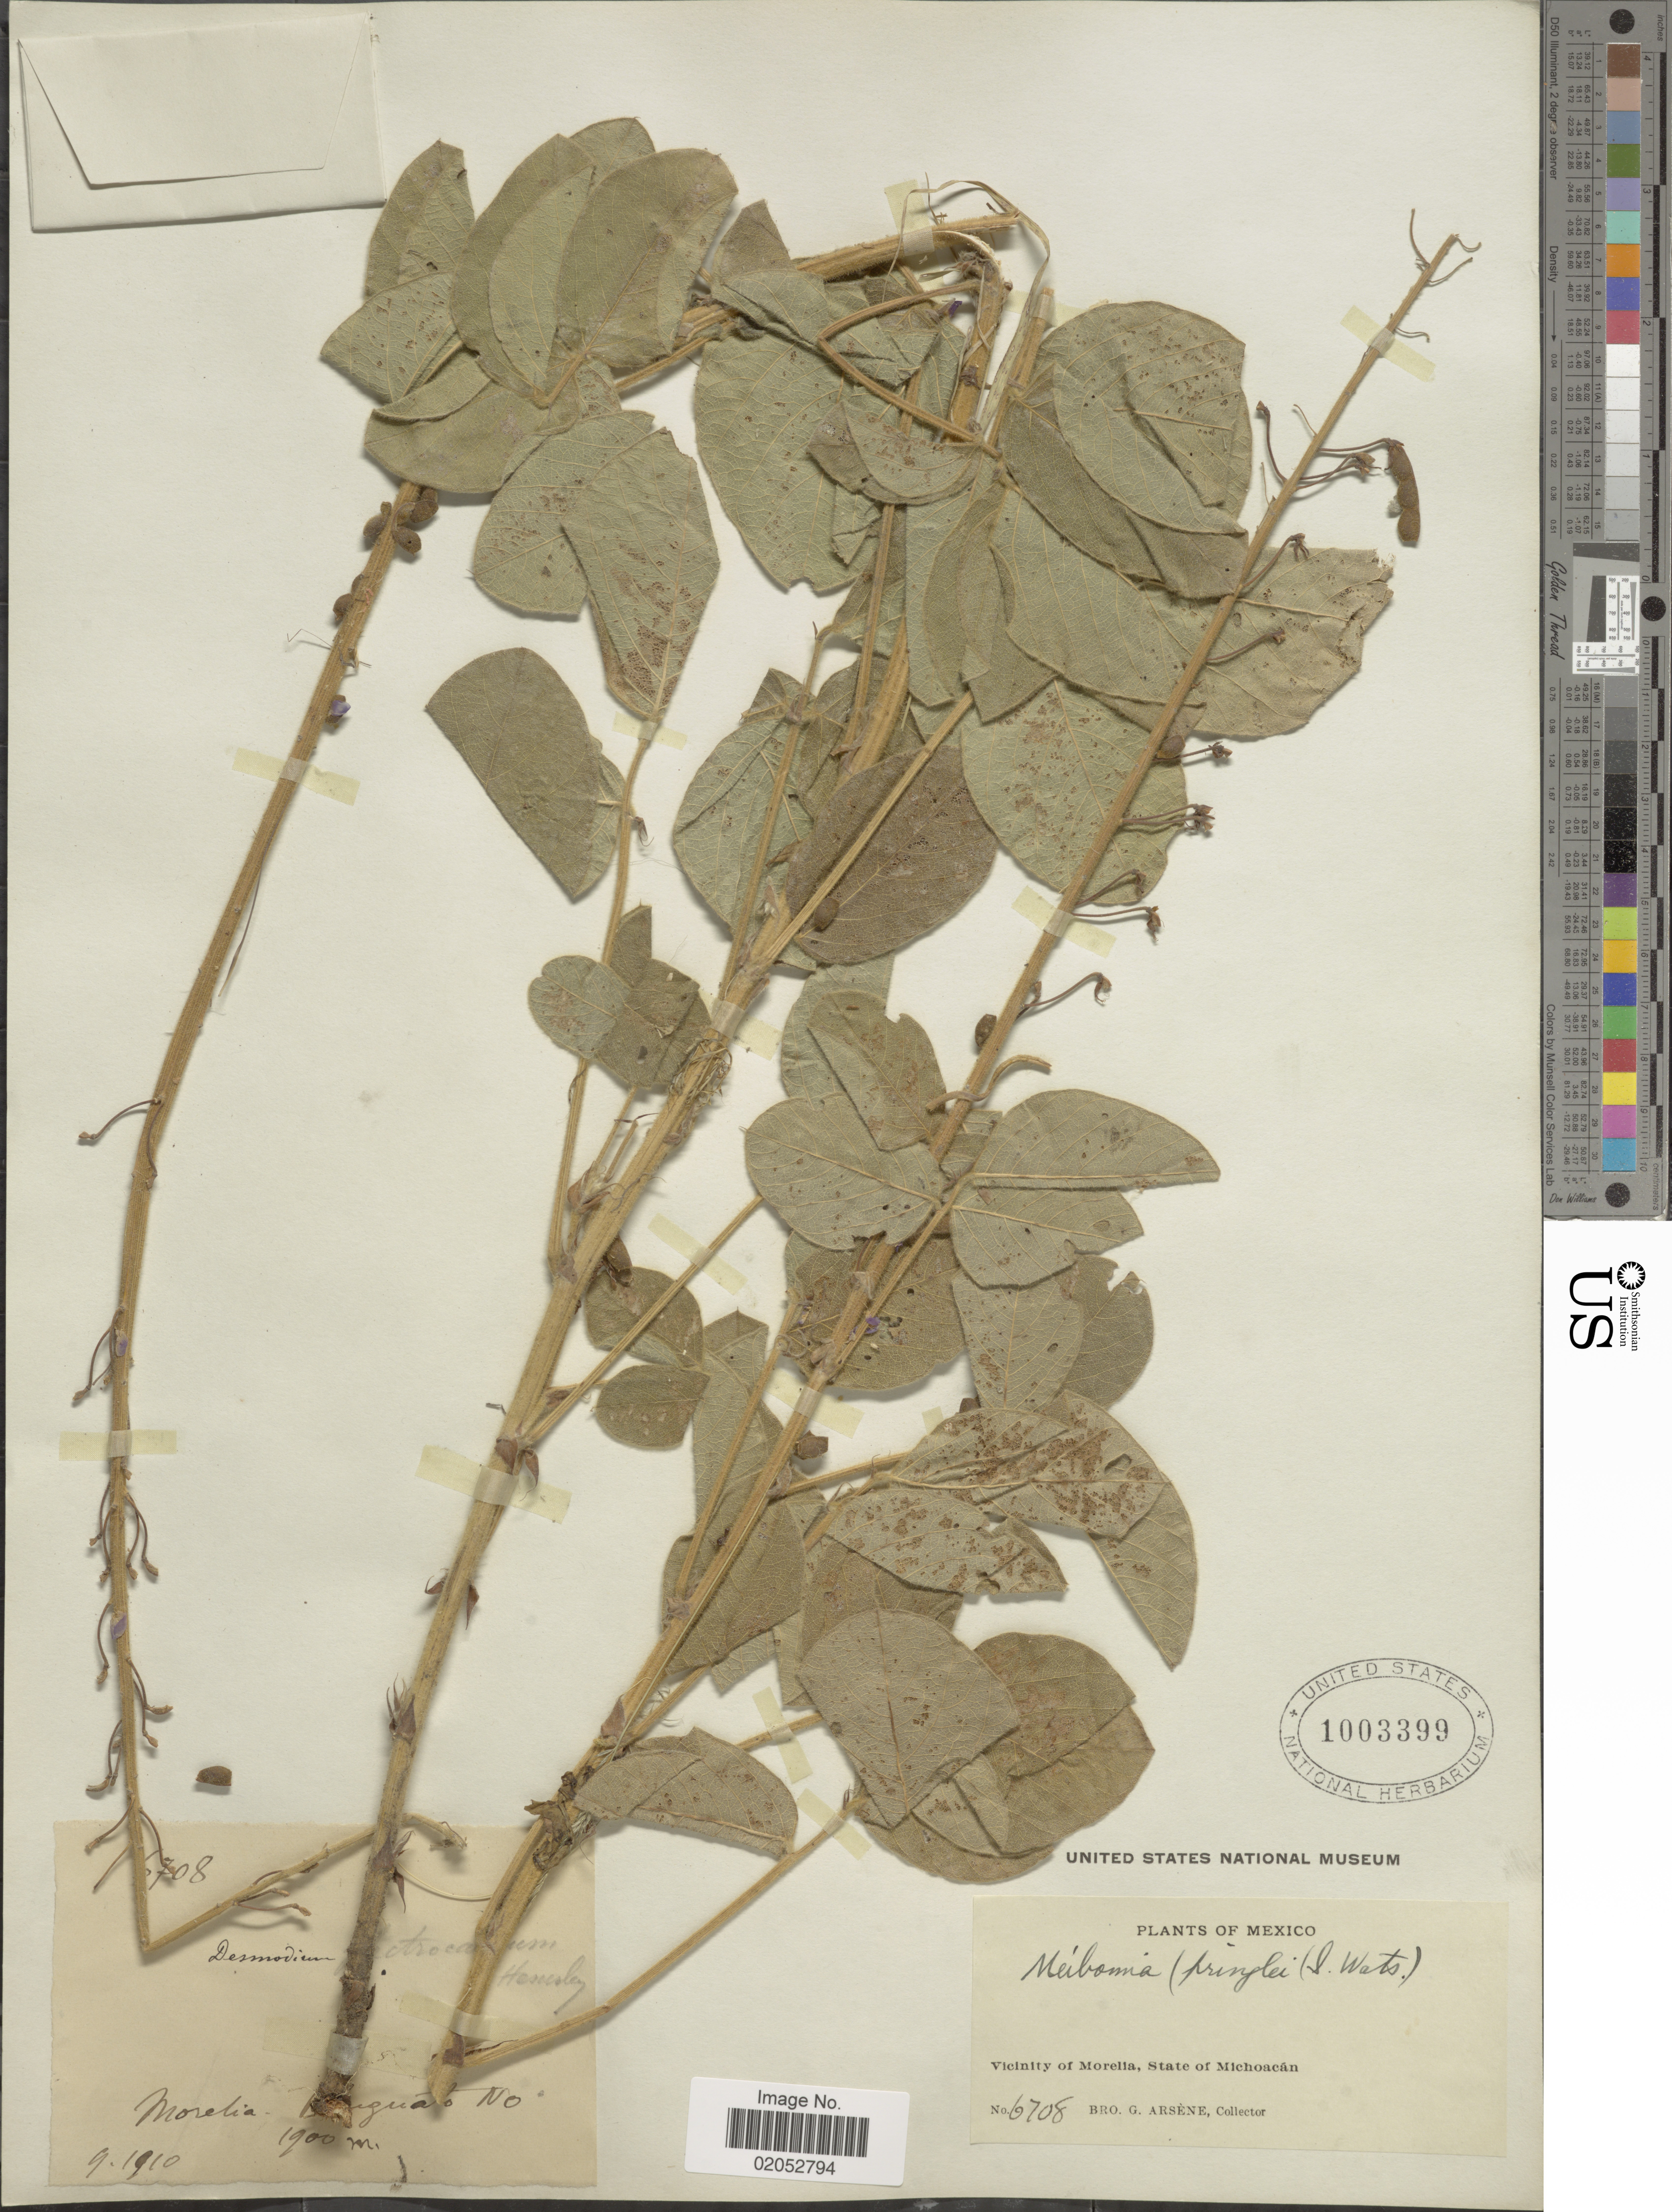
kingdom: Plantae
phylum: Tracheophyta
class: Magnoliopsida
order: Fabales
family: Fabaceae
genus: Desmodium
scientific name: Desmodium pringlei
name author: S. Watson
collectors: Bro. G. Arsène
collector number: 6708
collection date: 1910-09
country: Mexico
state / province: Michoacán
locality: Vicinity of Morelia, [illegible text] No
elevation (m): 1900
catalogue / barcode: US 1003399